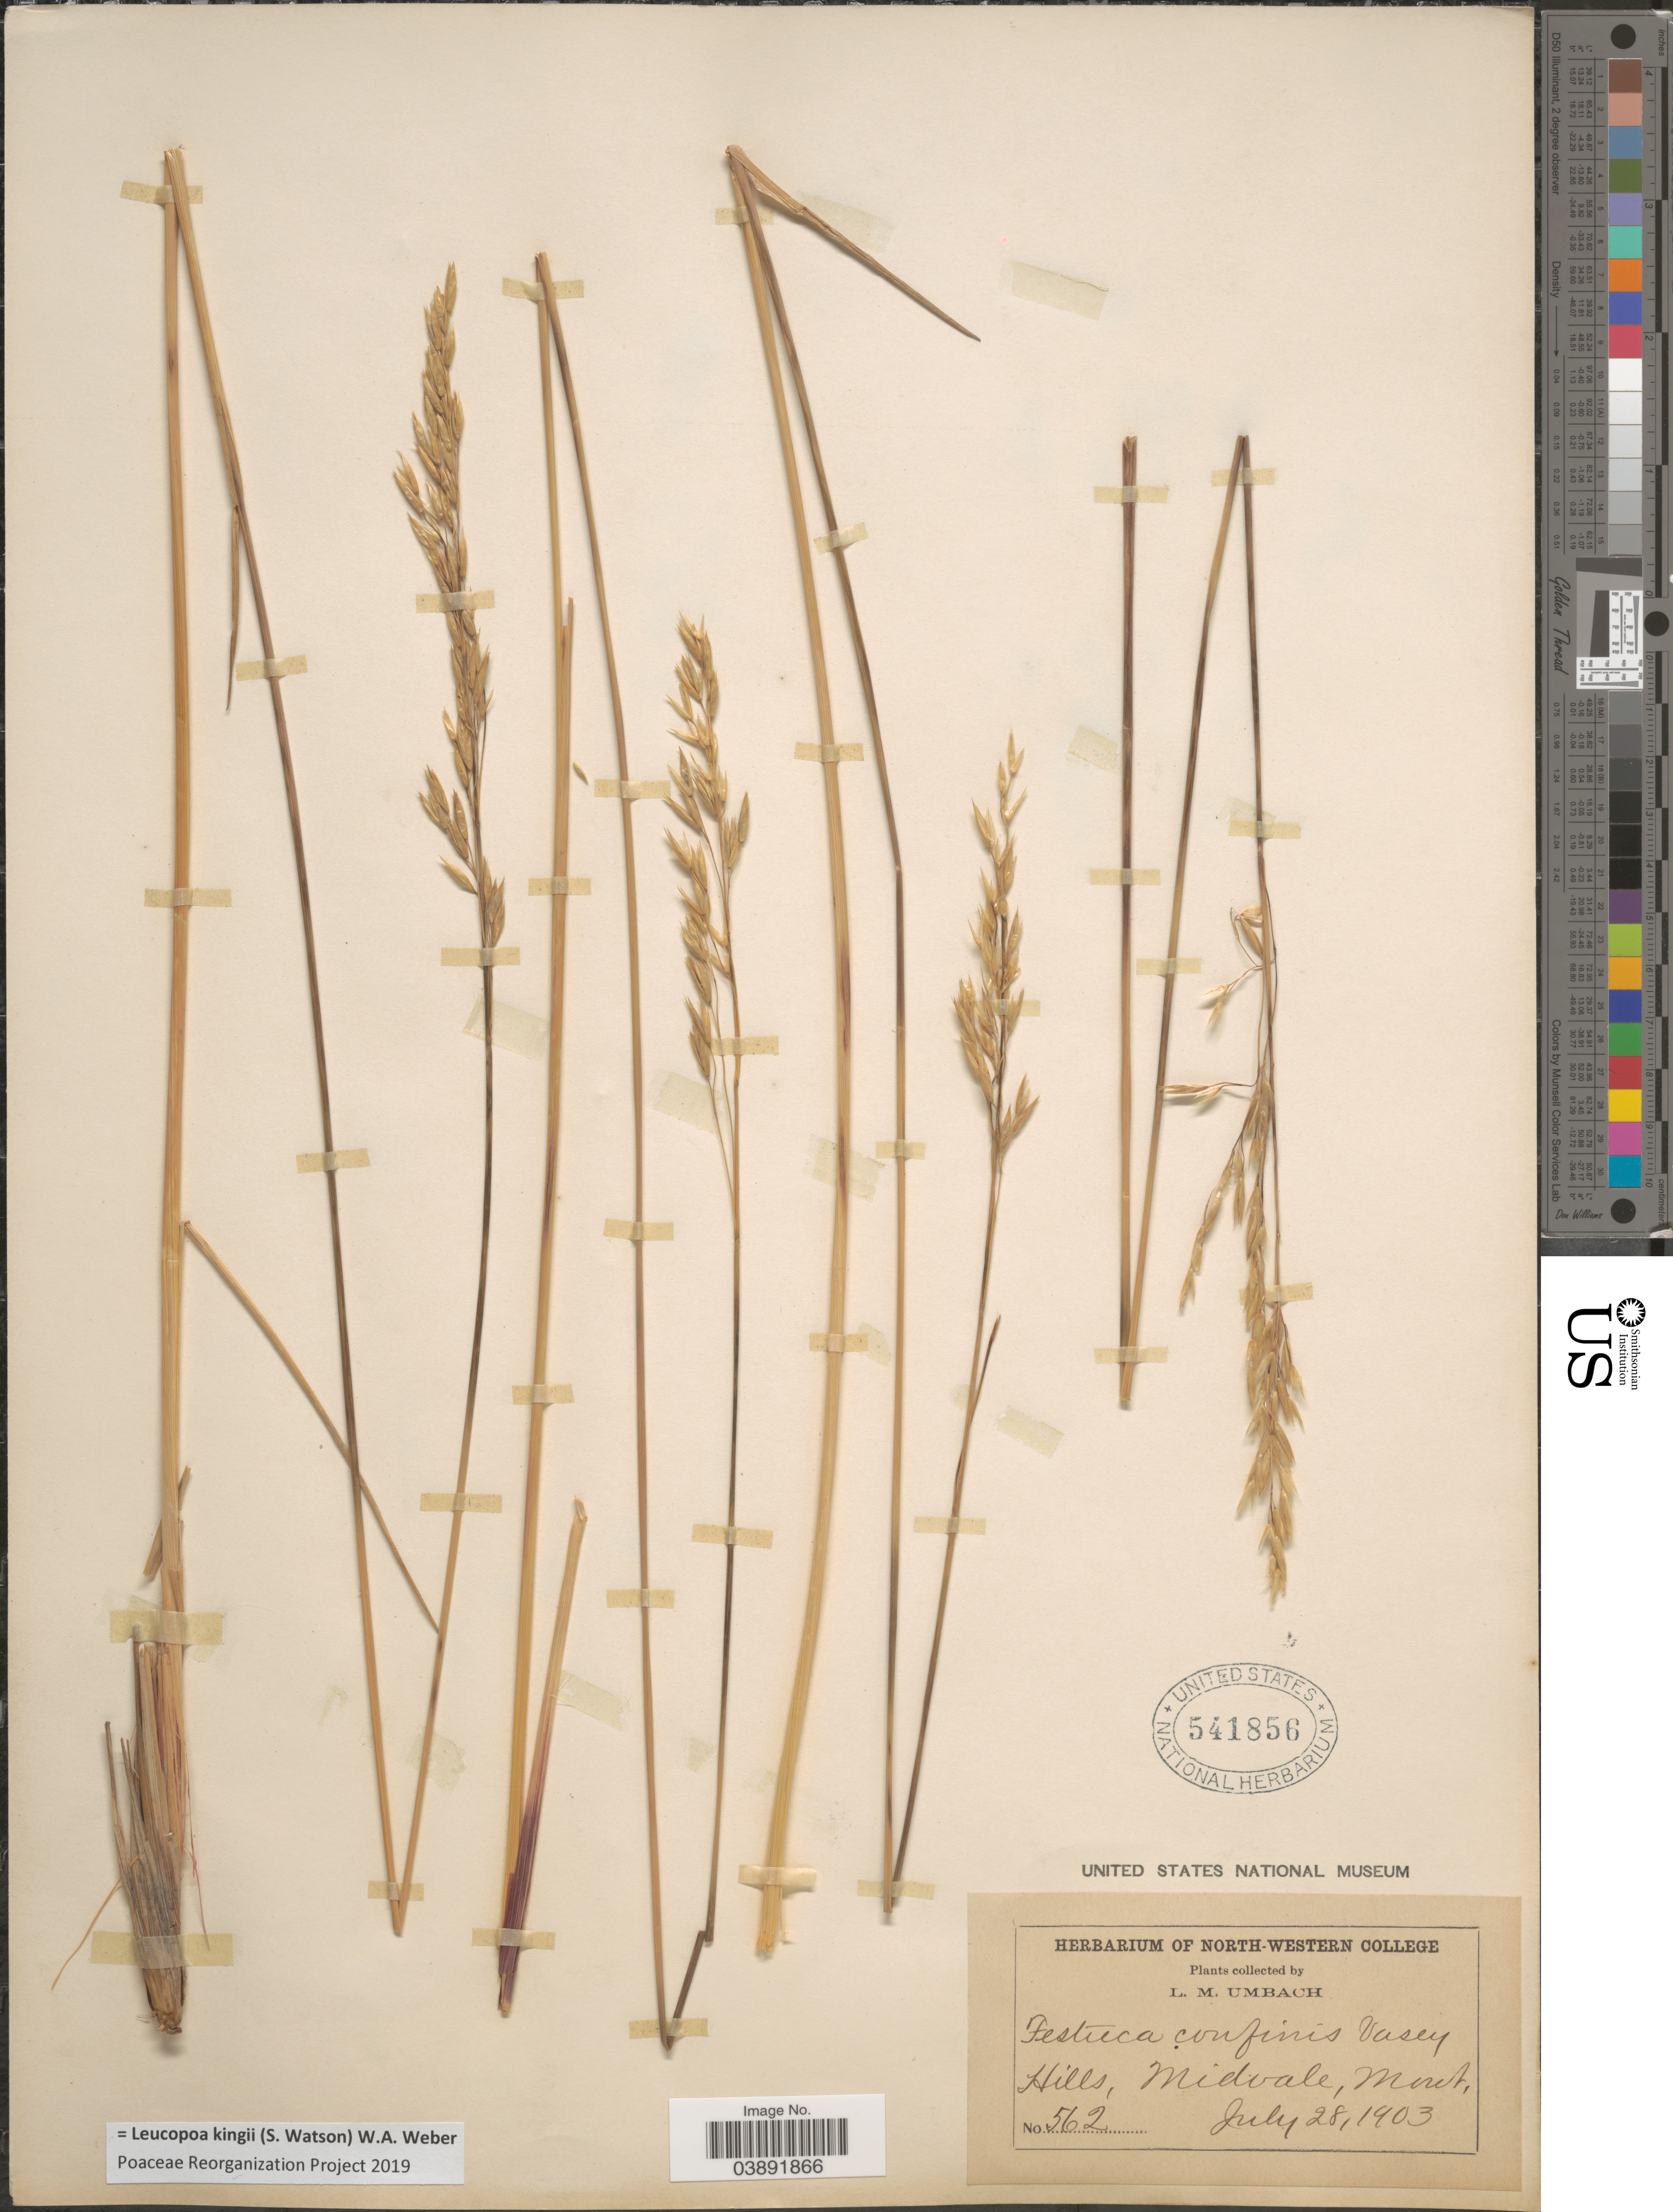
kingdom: Plantae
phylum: Tracheophyta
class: Liliopsida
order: Poales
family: Poaceae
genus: Hesperochloa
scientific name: Hesperochloa kingii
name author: (S. Watson) Rydb.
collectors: L. M. Umbach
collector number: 562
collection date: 1903-07-28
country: United States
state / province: Montana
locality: Hills, Midvale.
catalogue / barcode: US 541856